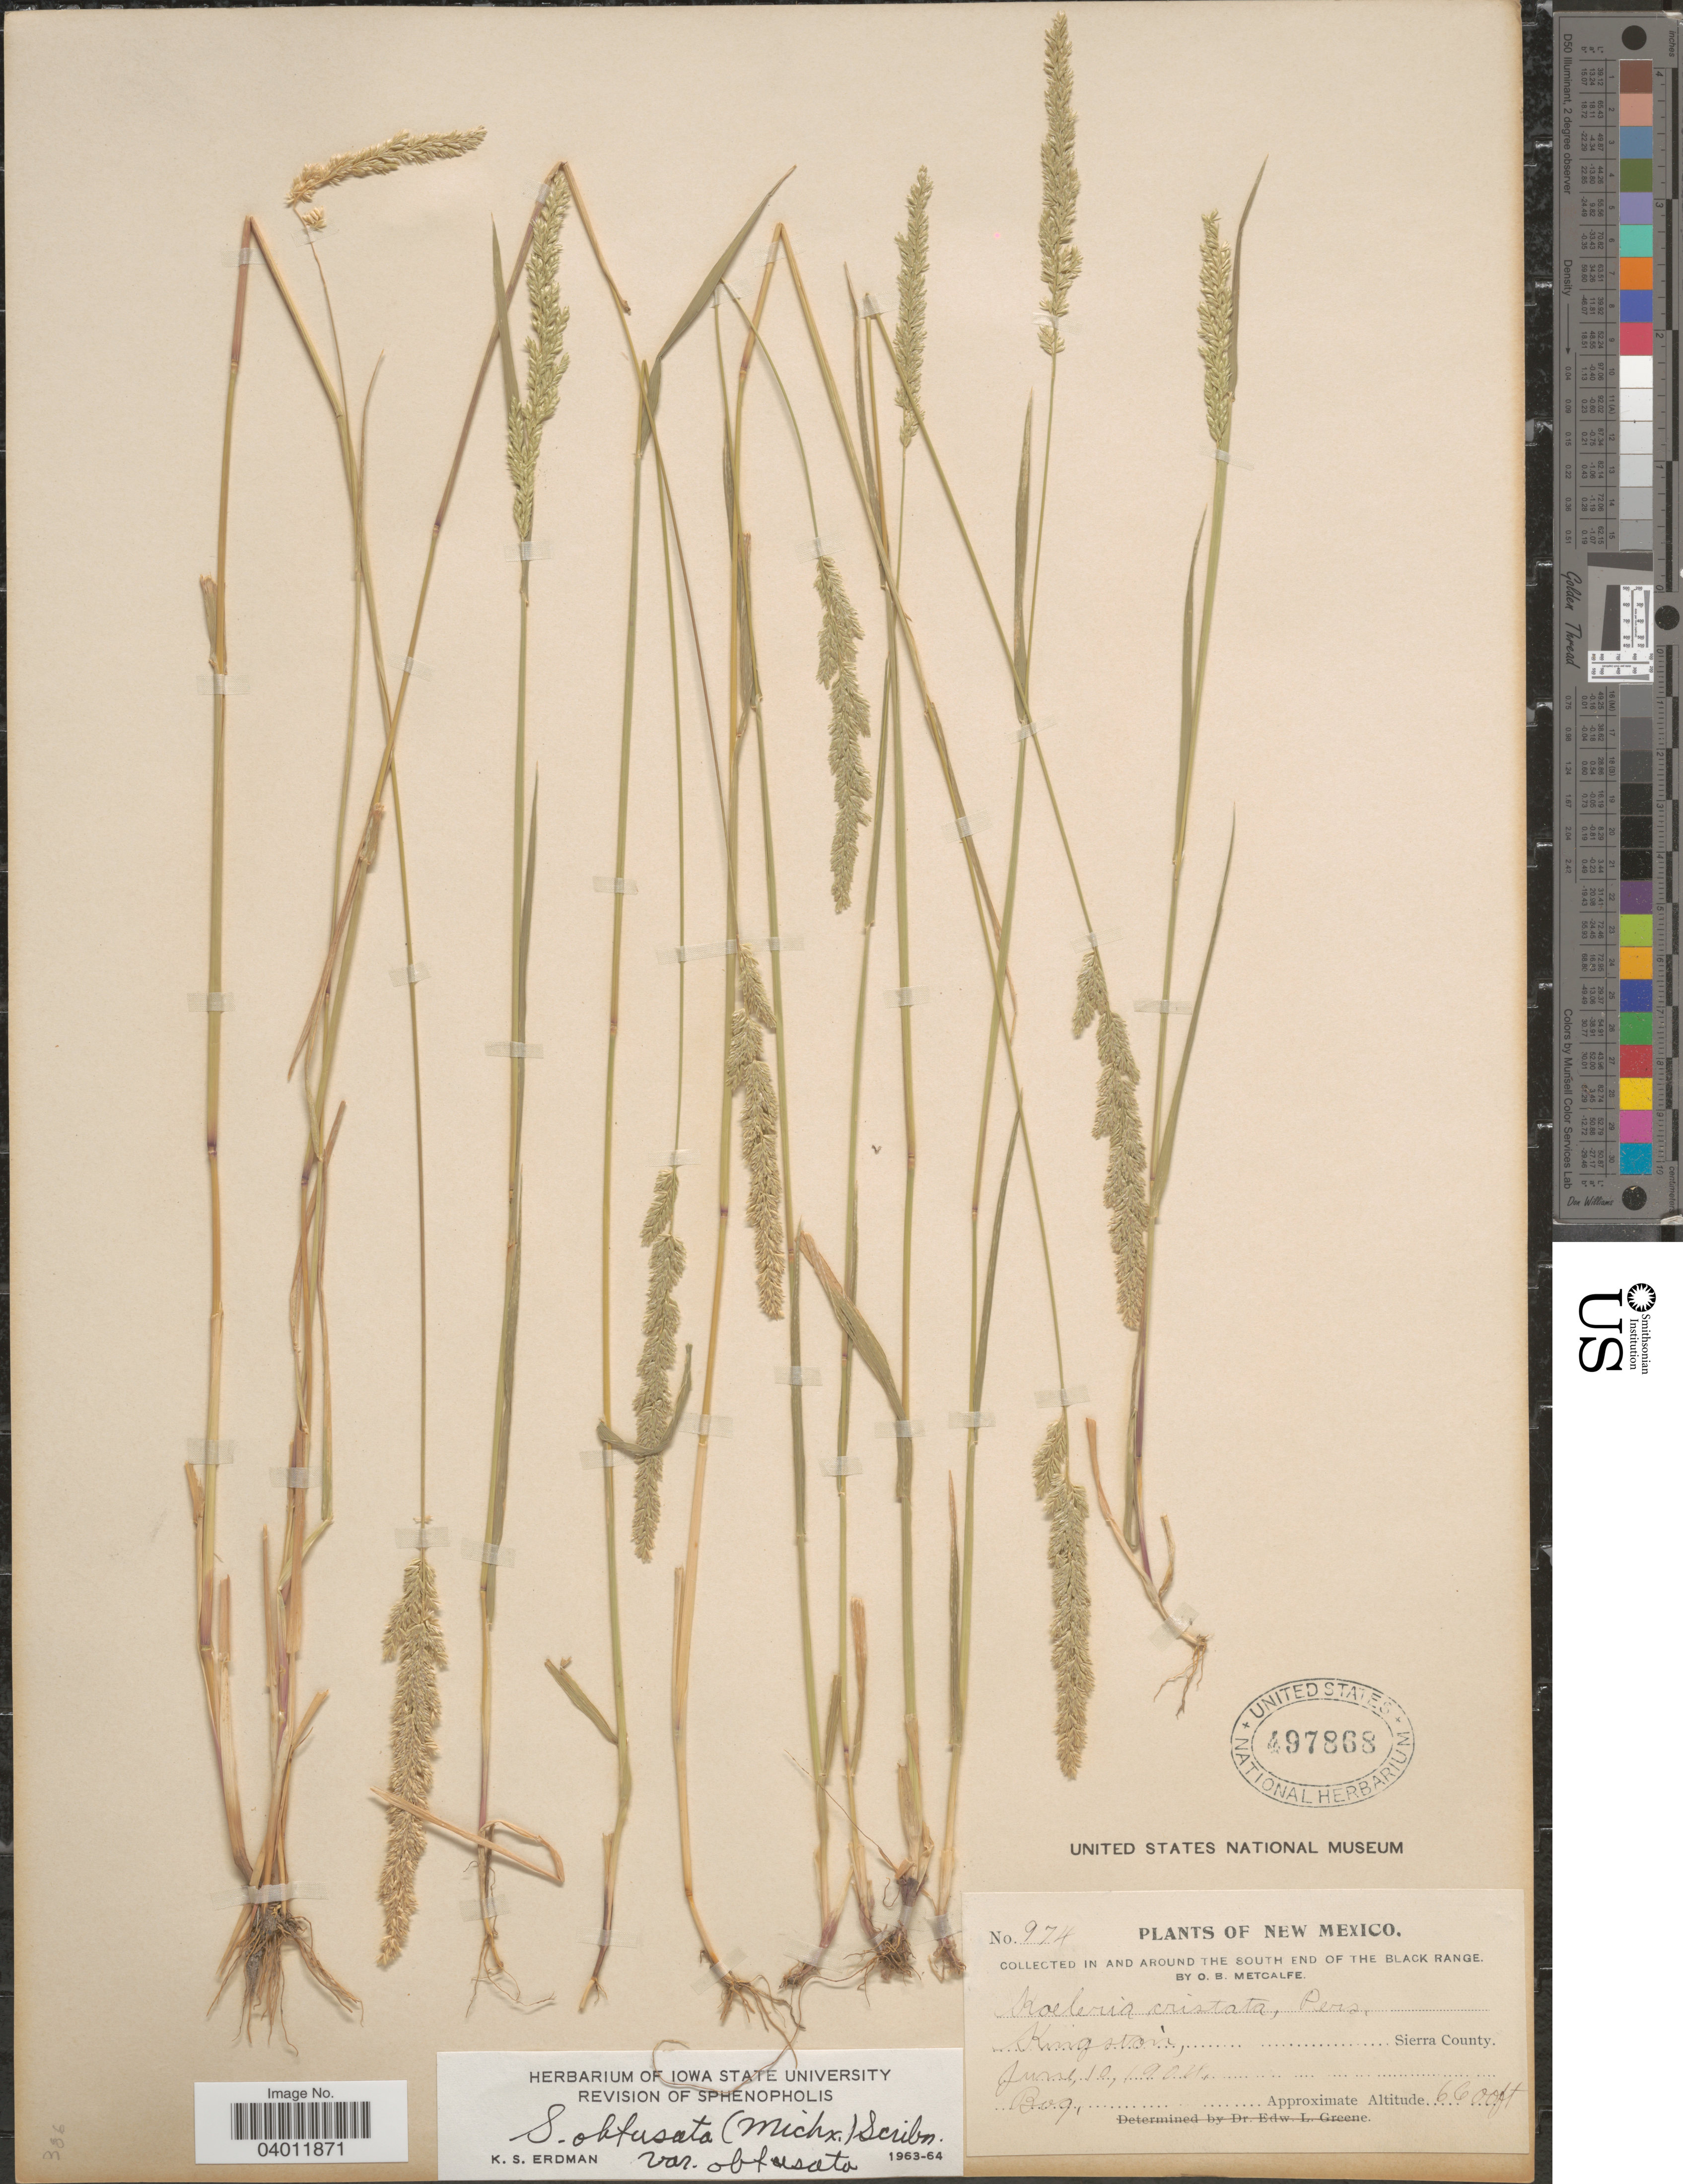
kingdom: Plantae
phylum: Tracheophyta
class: Liliopsida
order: Poales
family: Poaceae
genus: Sphenopholis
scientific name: Sphenopholis obtusata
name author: (Michx.) Scribn.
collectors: O. B. Metcalfe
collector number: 974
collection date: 1904-06-10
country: United States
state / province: New Mexico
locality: In and around the South end of the Black Range. Kingston, Sierra County.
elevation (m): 2012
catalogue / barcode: US 497868